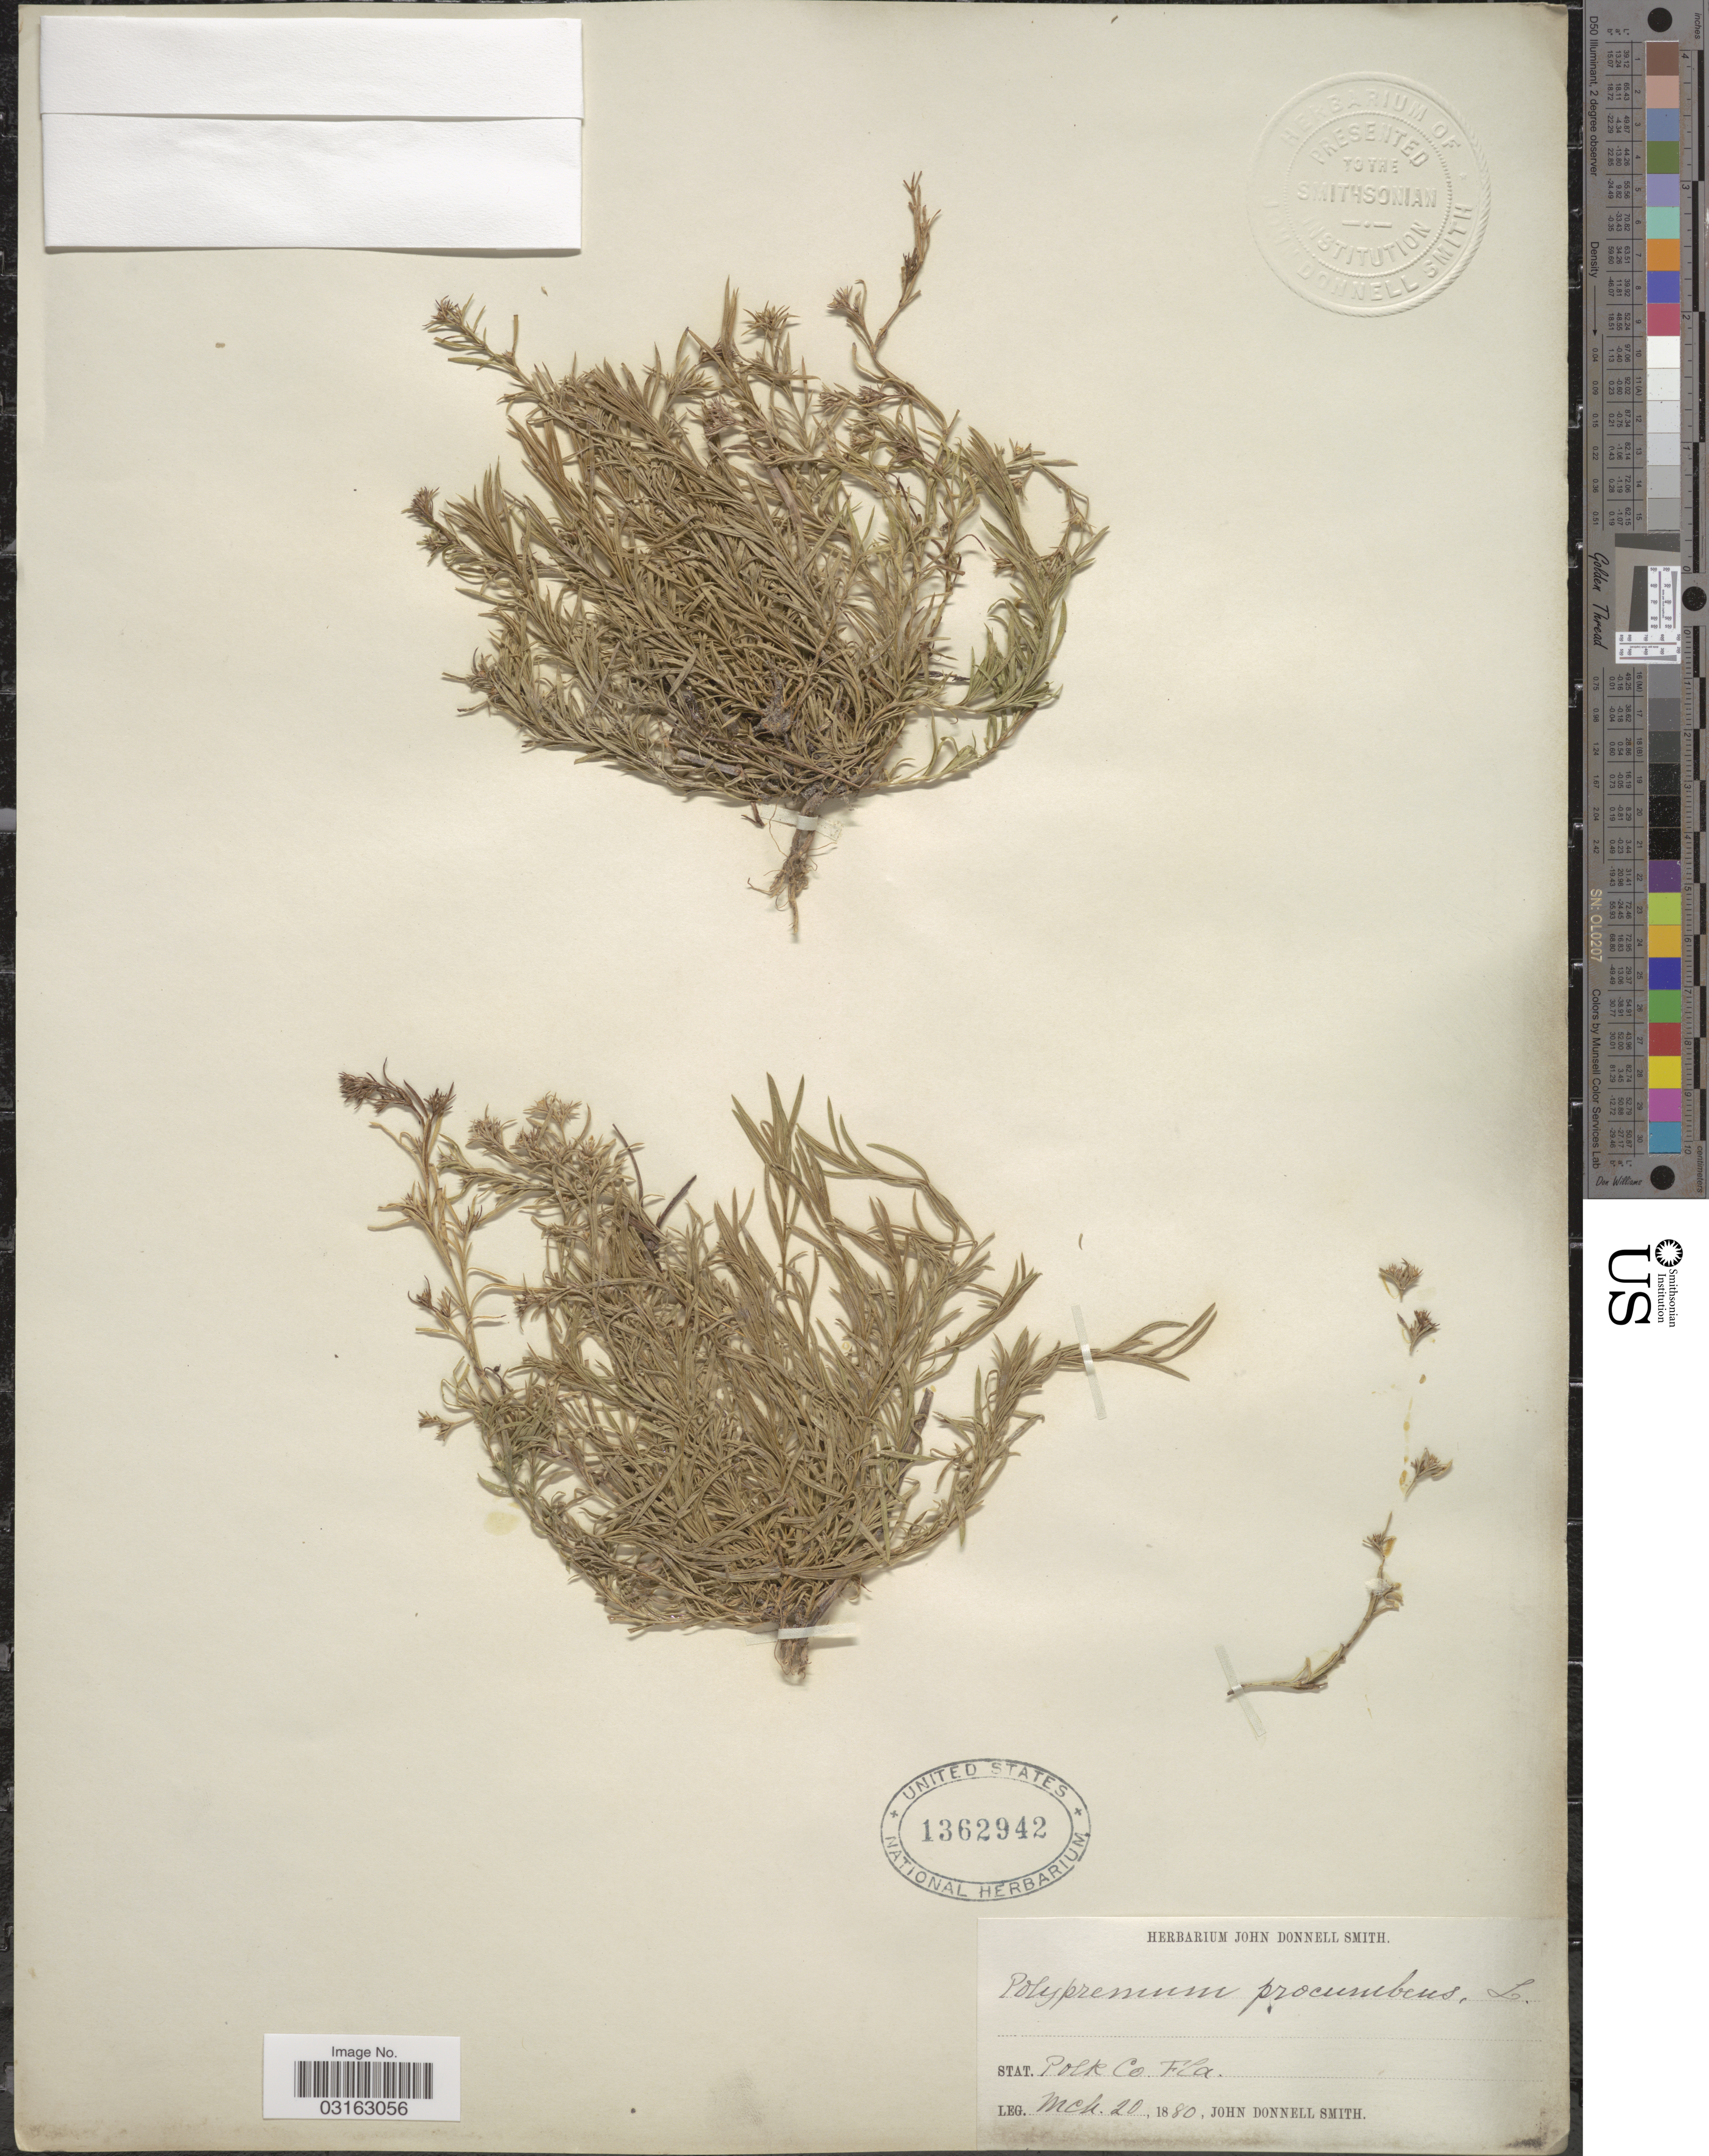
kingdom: Plantae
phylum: Tracheophyta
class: Magnoliopsida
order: Lamiales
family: Tetrachondraceae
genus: Polypremum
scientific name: Polypremum procumbens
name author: L.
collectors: J. Donnell Smith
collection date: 1880-03-20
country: United States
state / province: Florida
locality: Stat. Polk Co. Fla.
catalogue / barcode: US 1362942